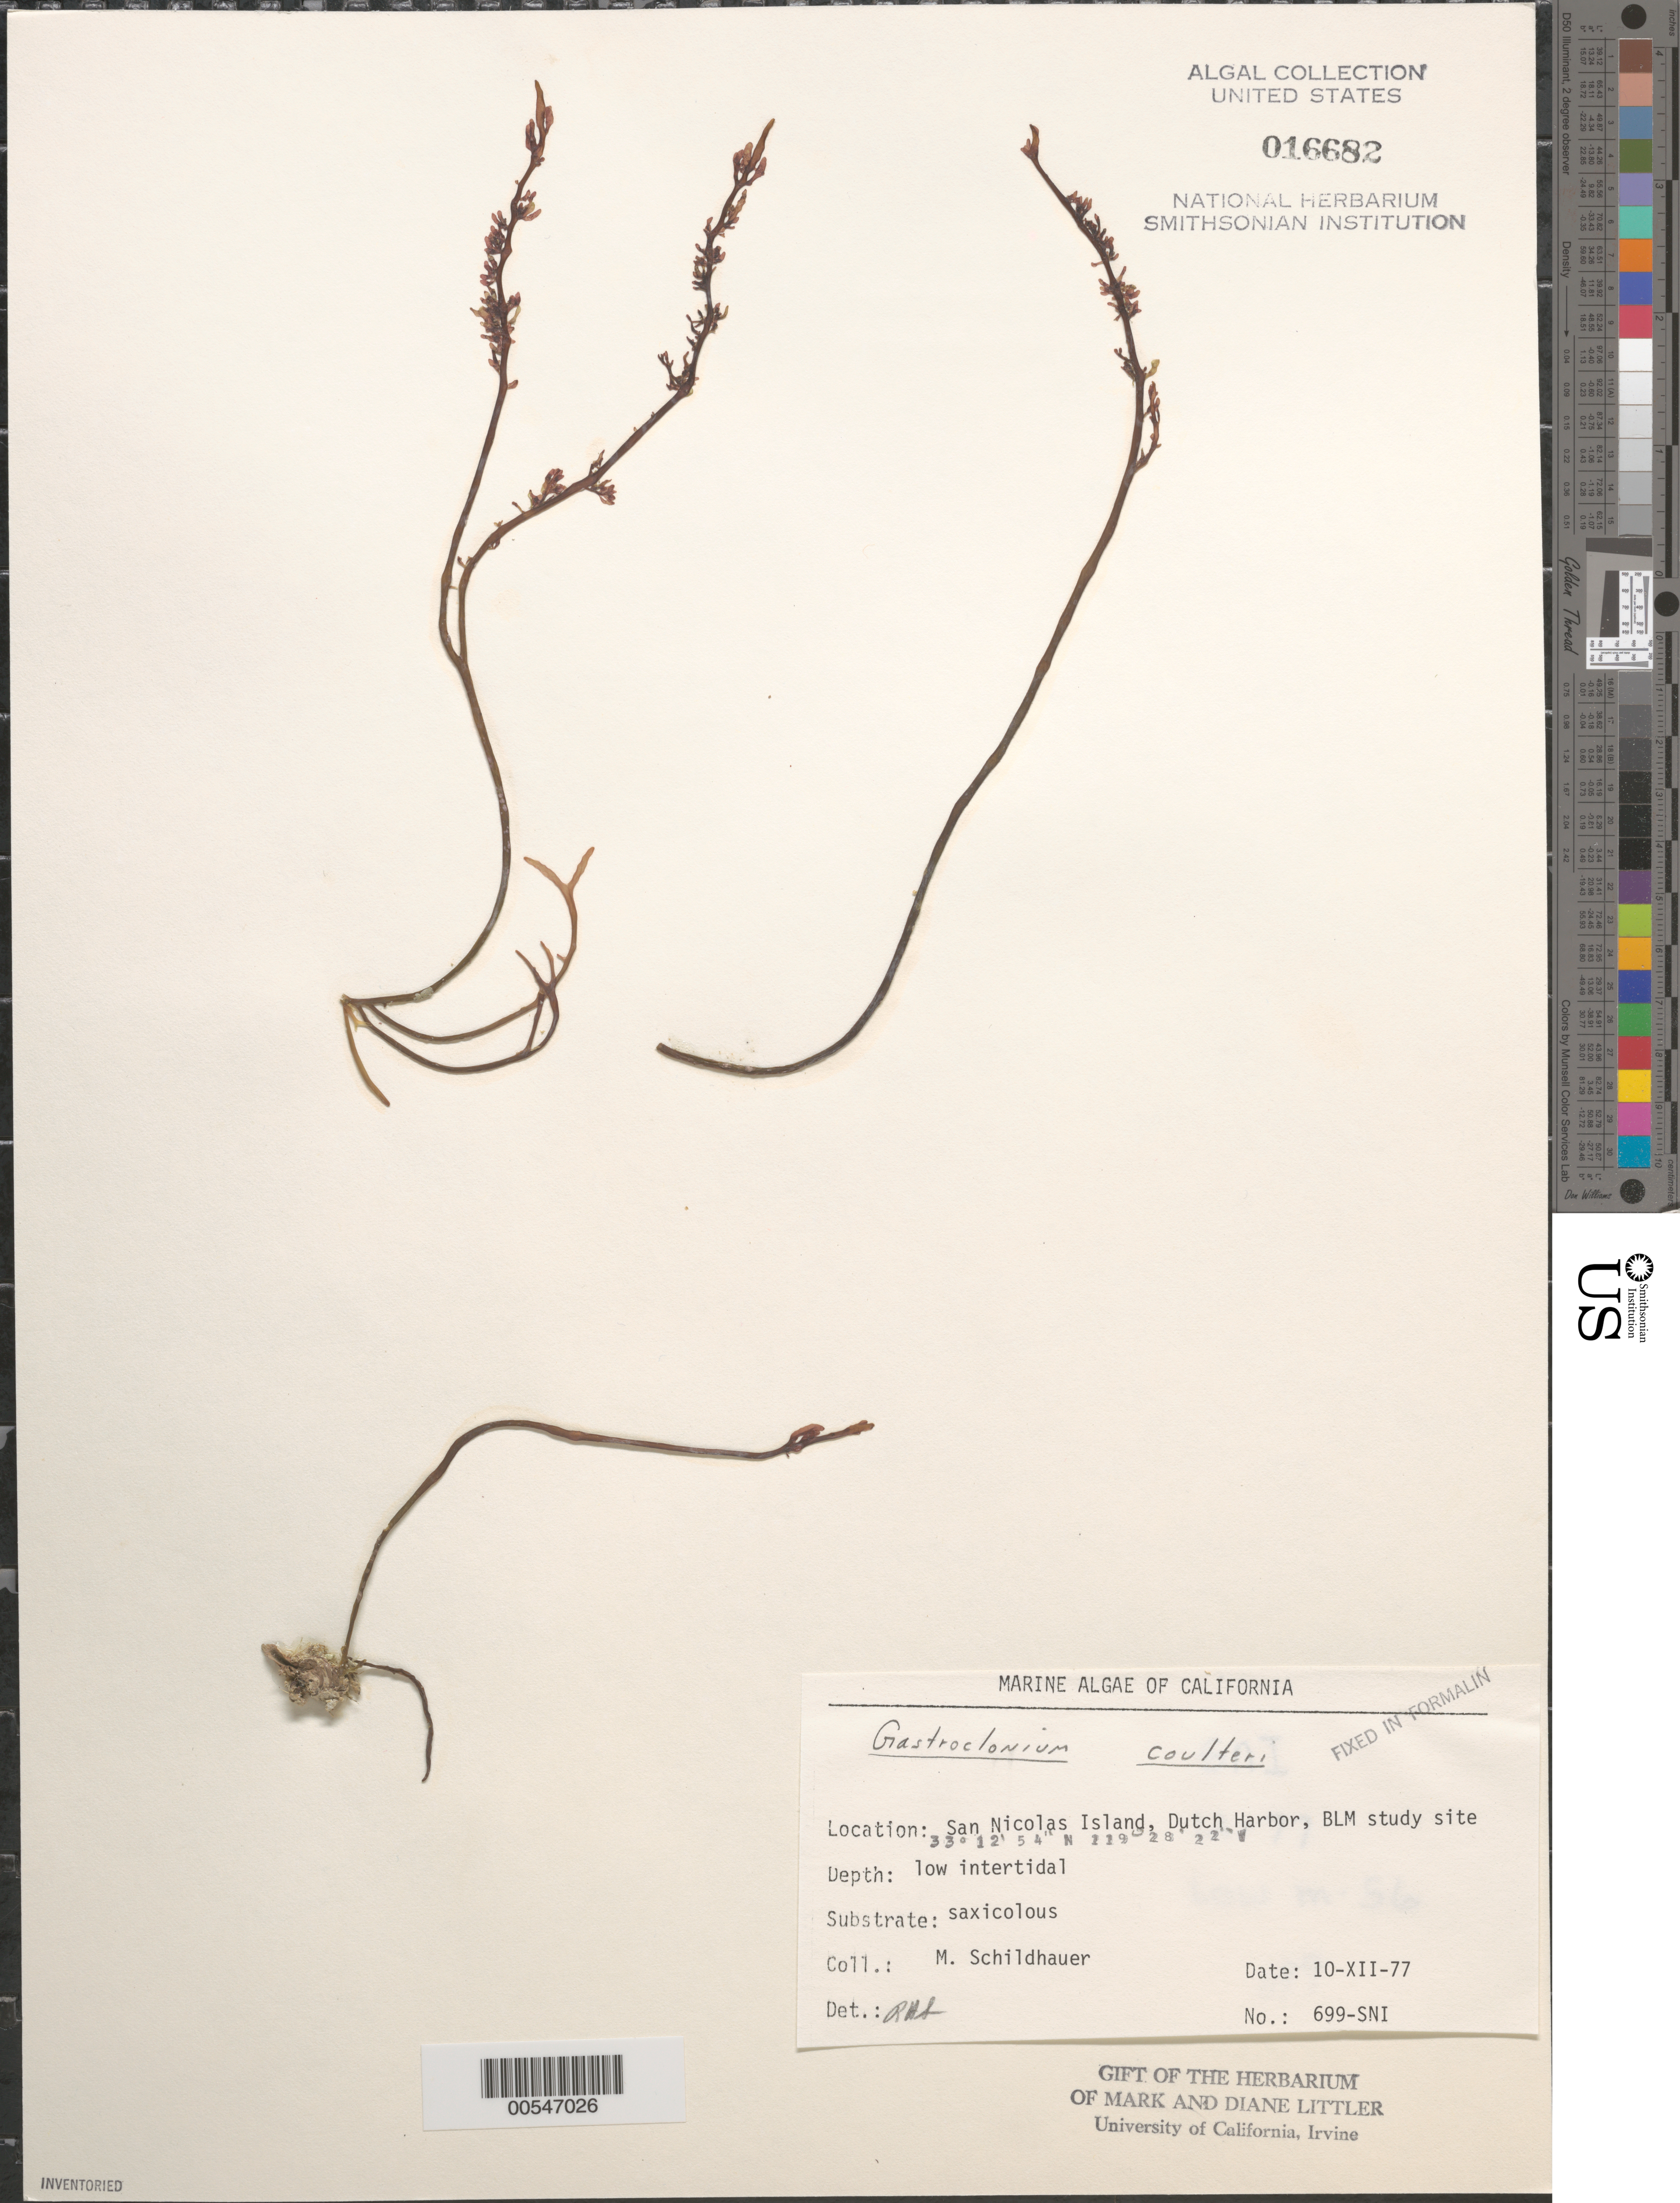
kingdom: Plantae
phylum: Rhodophyta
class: Florideophyceae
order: Rhodymeniales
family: Champiaceae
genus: Neogastroclonium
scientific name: Neogastroclonium subarticulatum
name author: (Turner) L. Le Gall et al.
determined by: Algae name updating Project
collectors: M. Schildhauer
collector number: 699-sni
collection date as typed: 10 Dec 1977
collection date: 1977-12-10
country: United States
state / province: California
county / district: Ventura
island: San Nicolas Island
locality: Dutch Harbor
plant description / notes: BLM-SOCALBIGHT Rocky Intertidal Survey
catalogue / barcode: US 16682